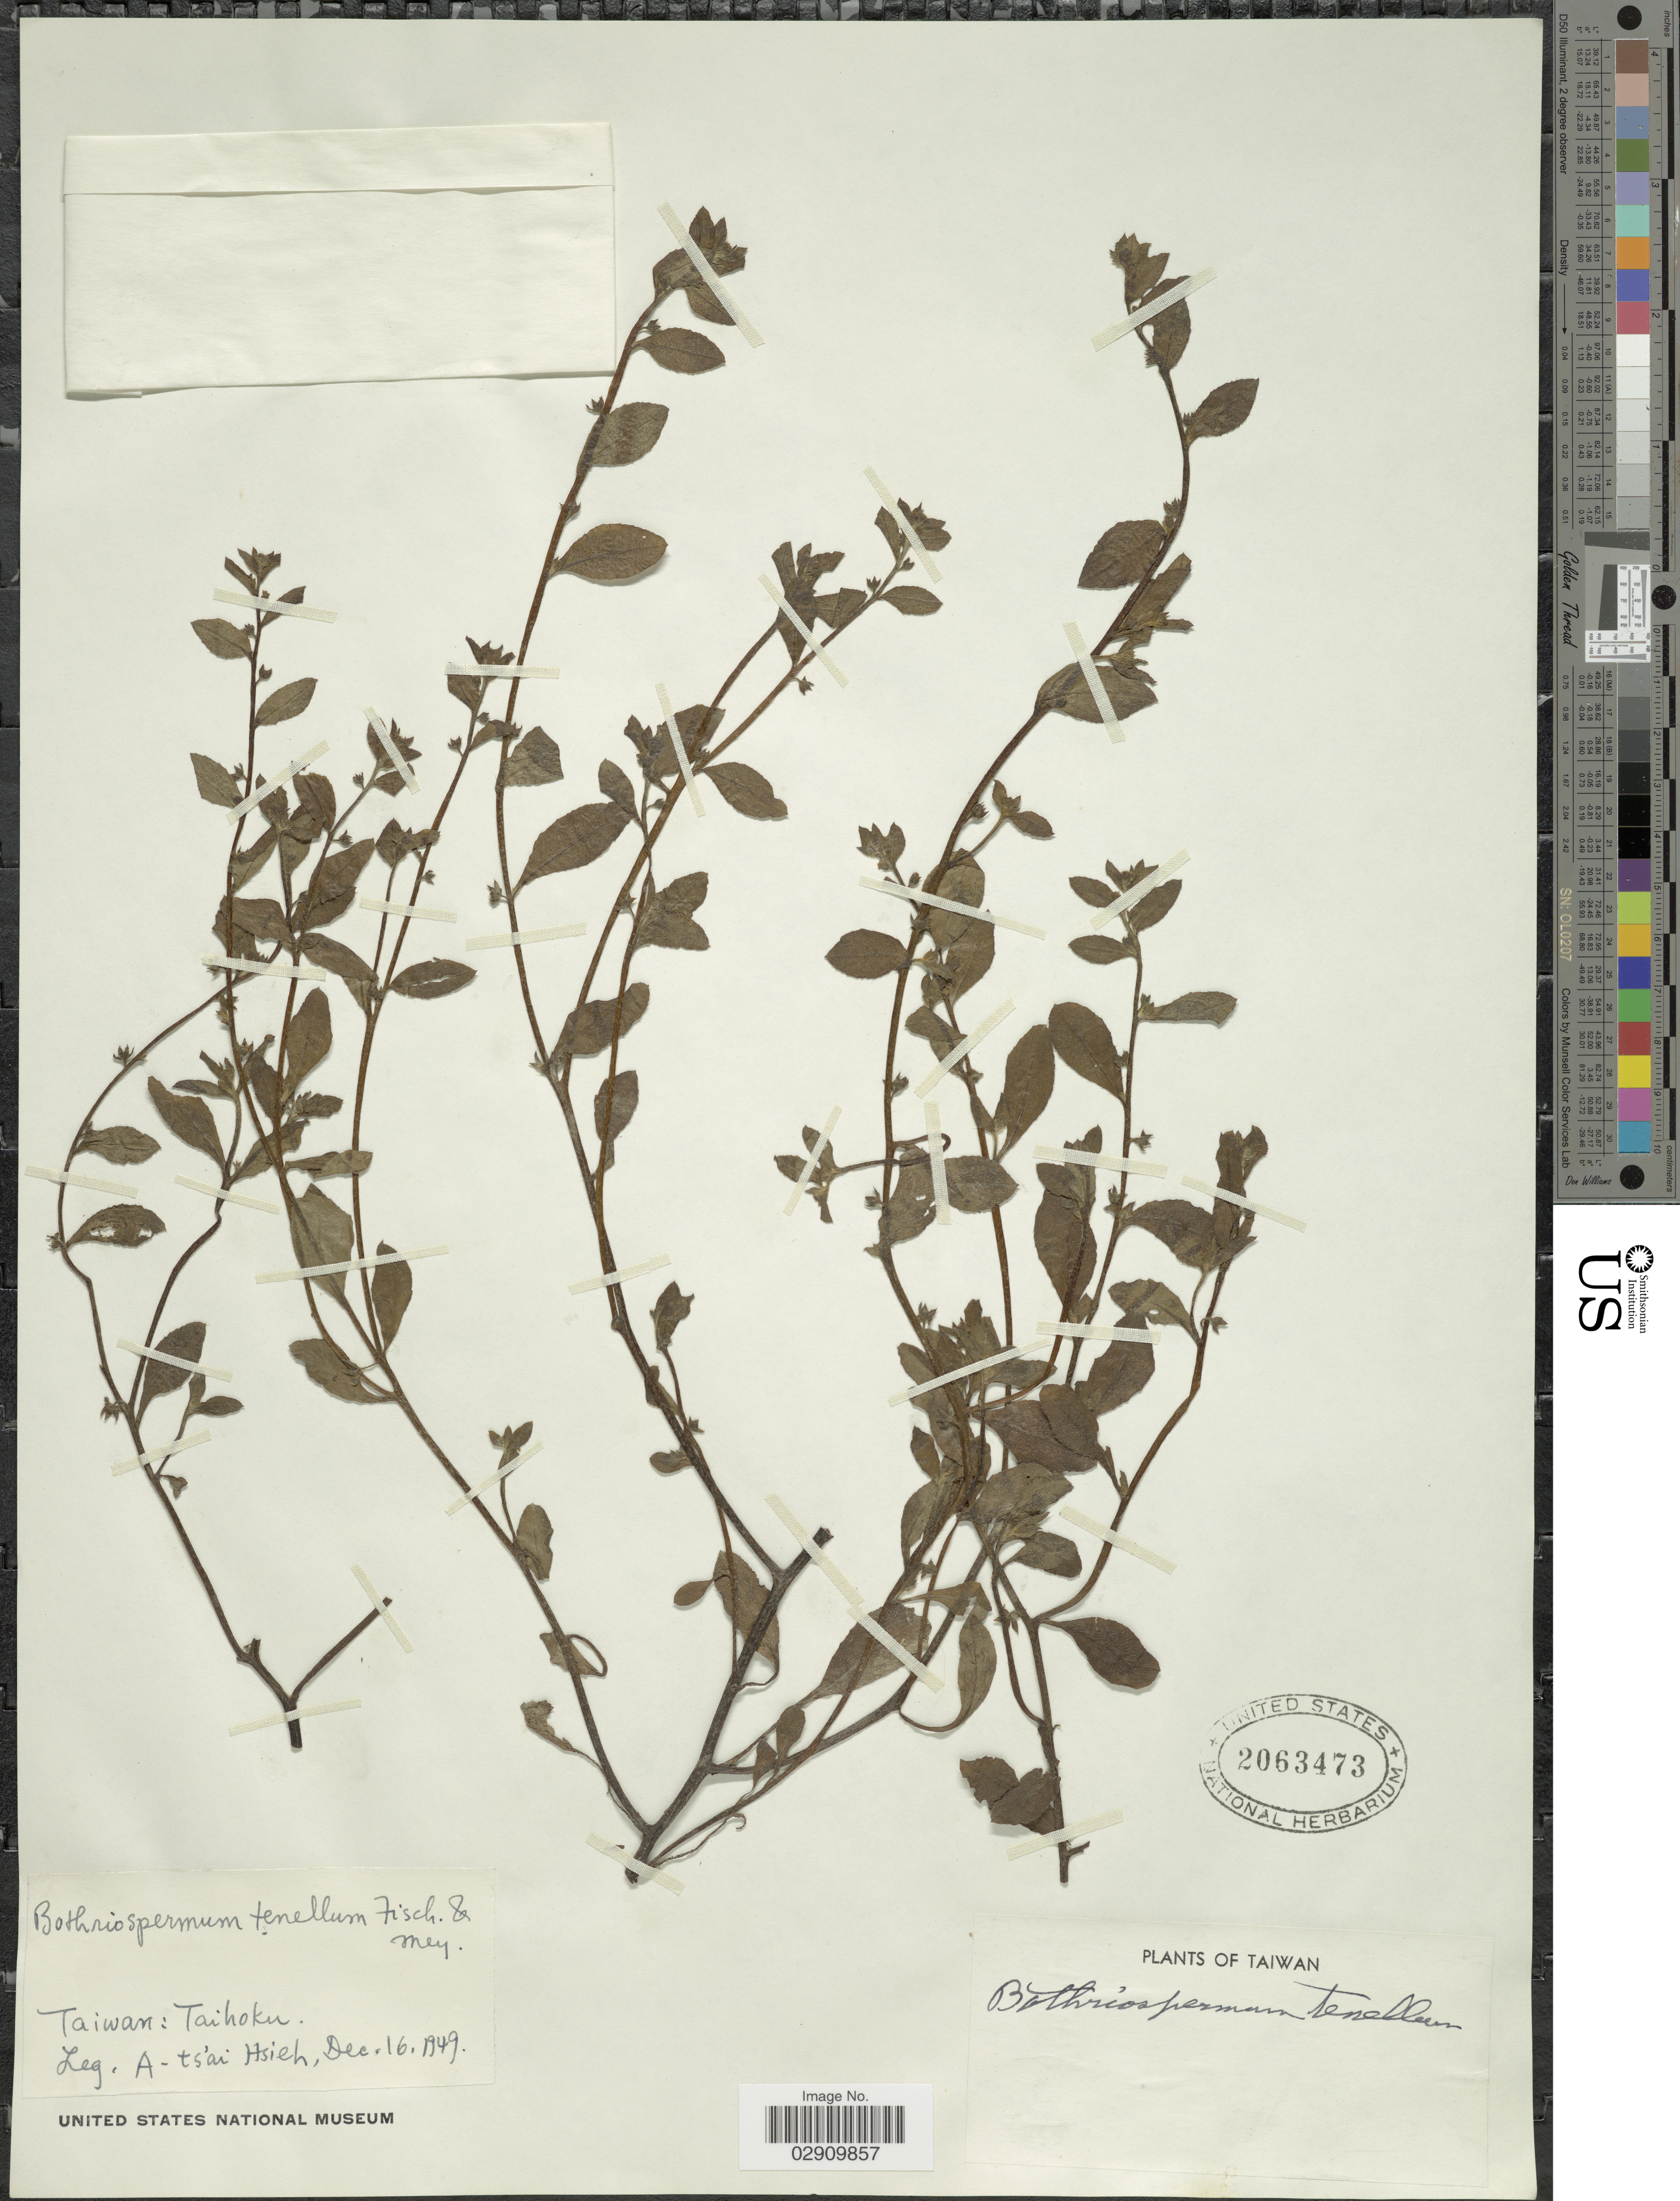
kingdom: Plantae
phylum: Tracheophyta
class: Magnoliopsida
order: Boraginales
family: Boraginaceae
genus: Bothriospermum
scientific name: Bothriospermum tenellum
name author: (Hornem.) Fisch. & C.A. Mey.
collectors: A. Hsieh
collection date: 1949-12-16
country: Taiwan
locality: Taihoku.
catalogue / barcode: US 2063473